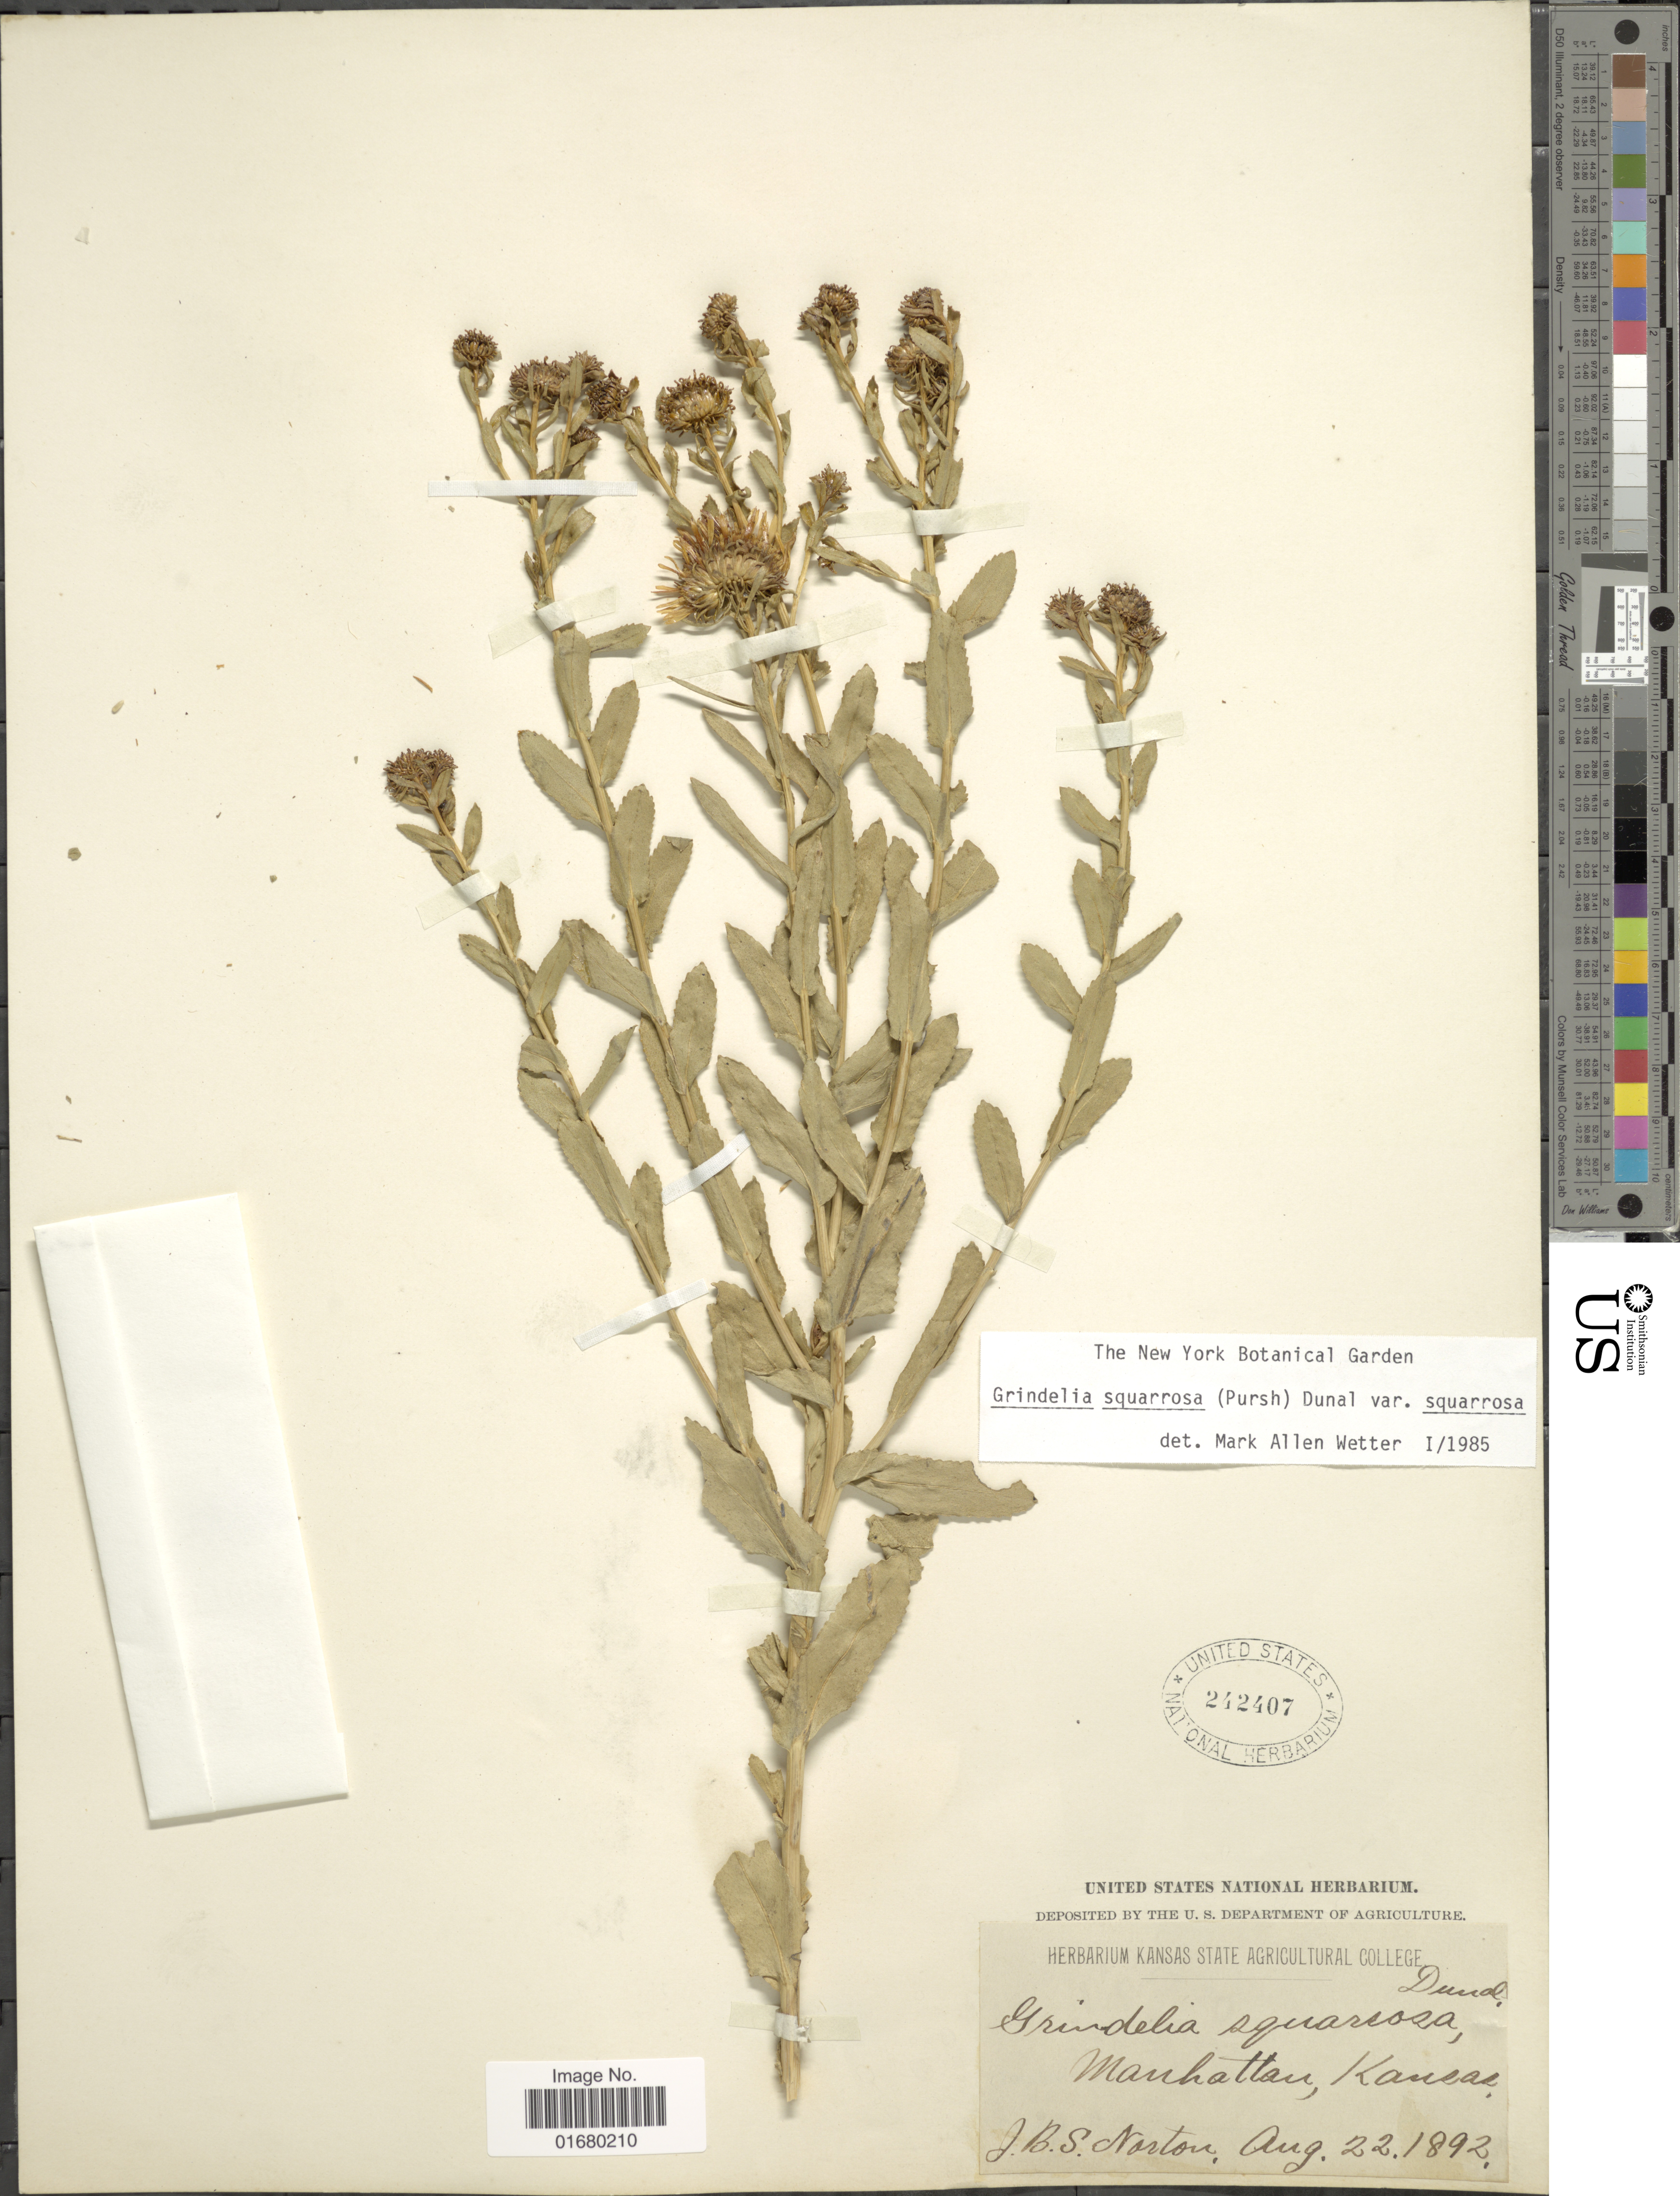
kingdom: Plantae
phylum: Tracheophyta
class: Magnoliopsida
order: Asterales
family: Asteraceae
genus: Grindelia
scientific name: Grindelia squarrosa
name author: (Pursh) Dunal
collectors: J. B. S. Norton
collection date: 1892-08-22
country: United States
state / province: Kansas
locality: Manhattan.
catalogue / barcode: US 242407